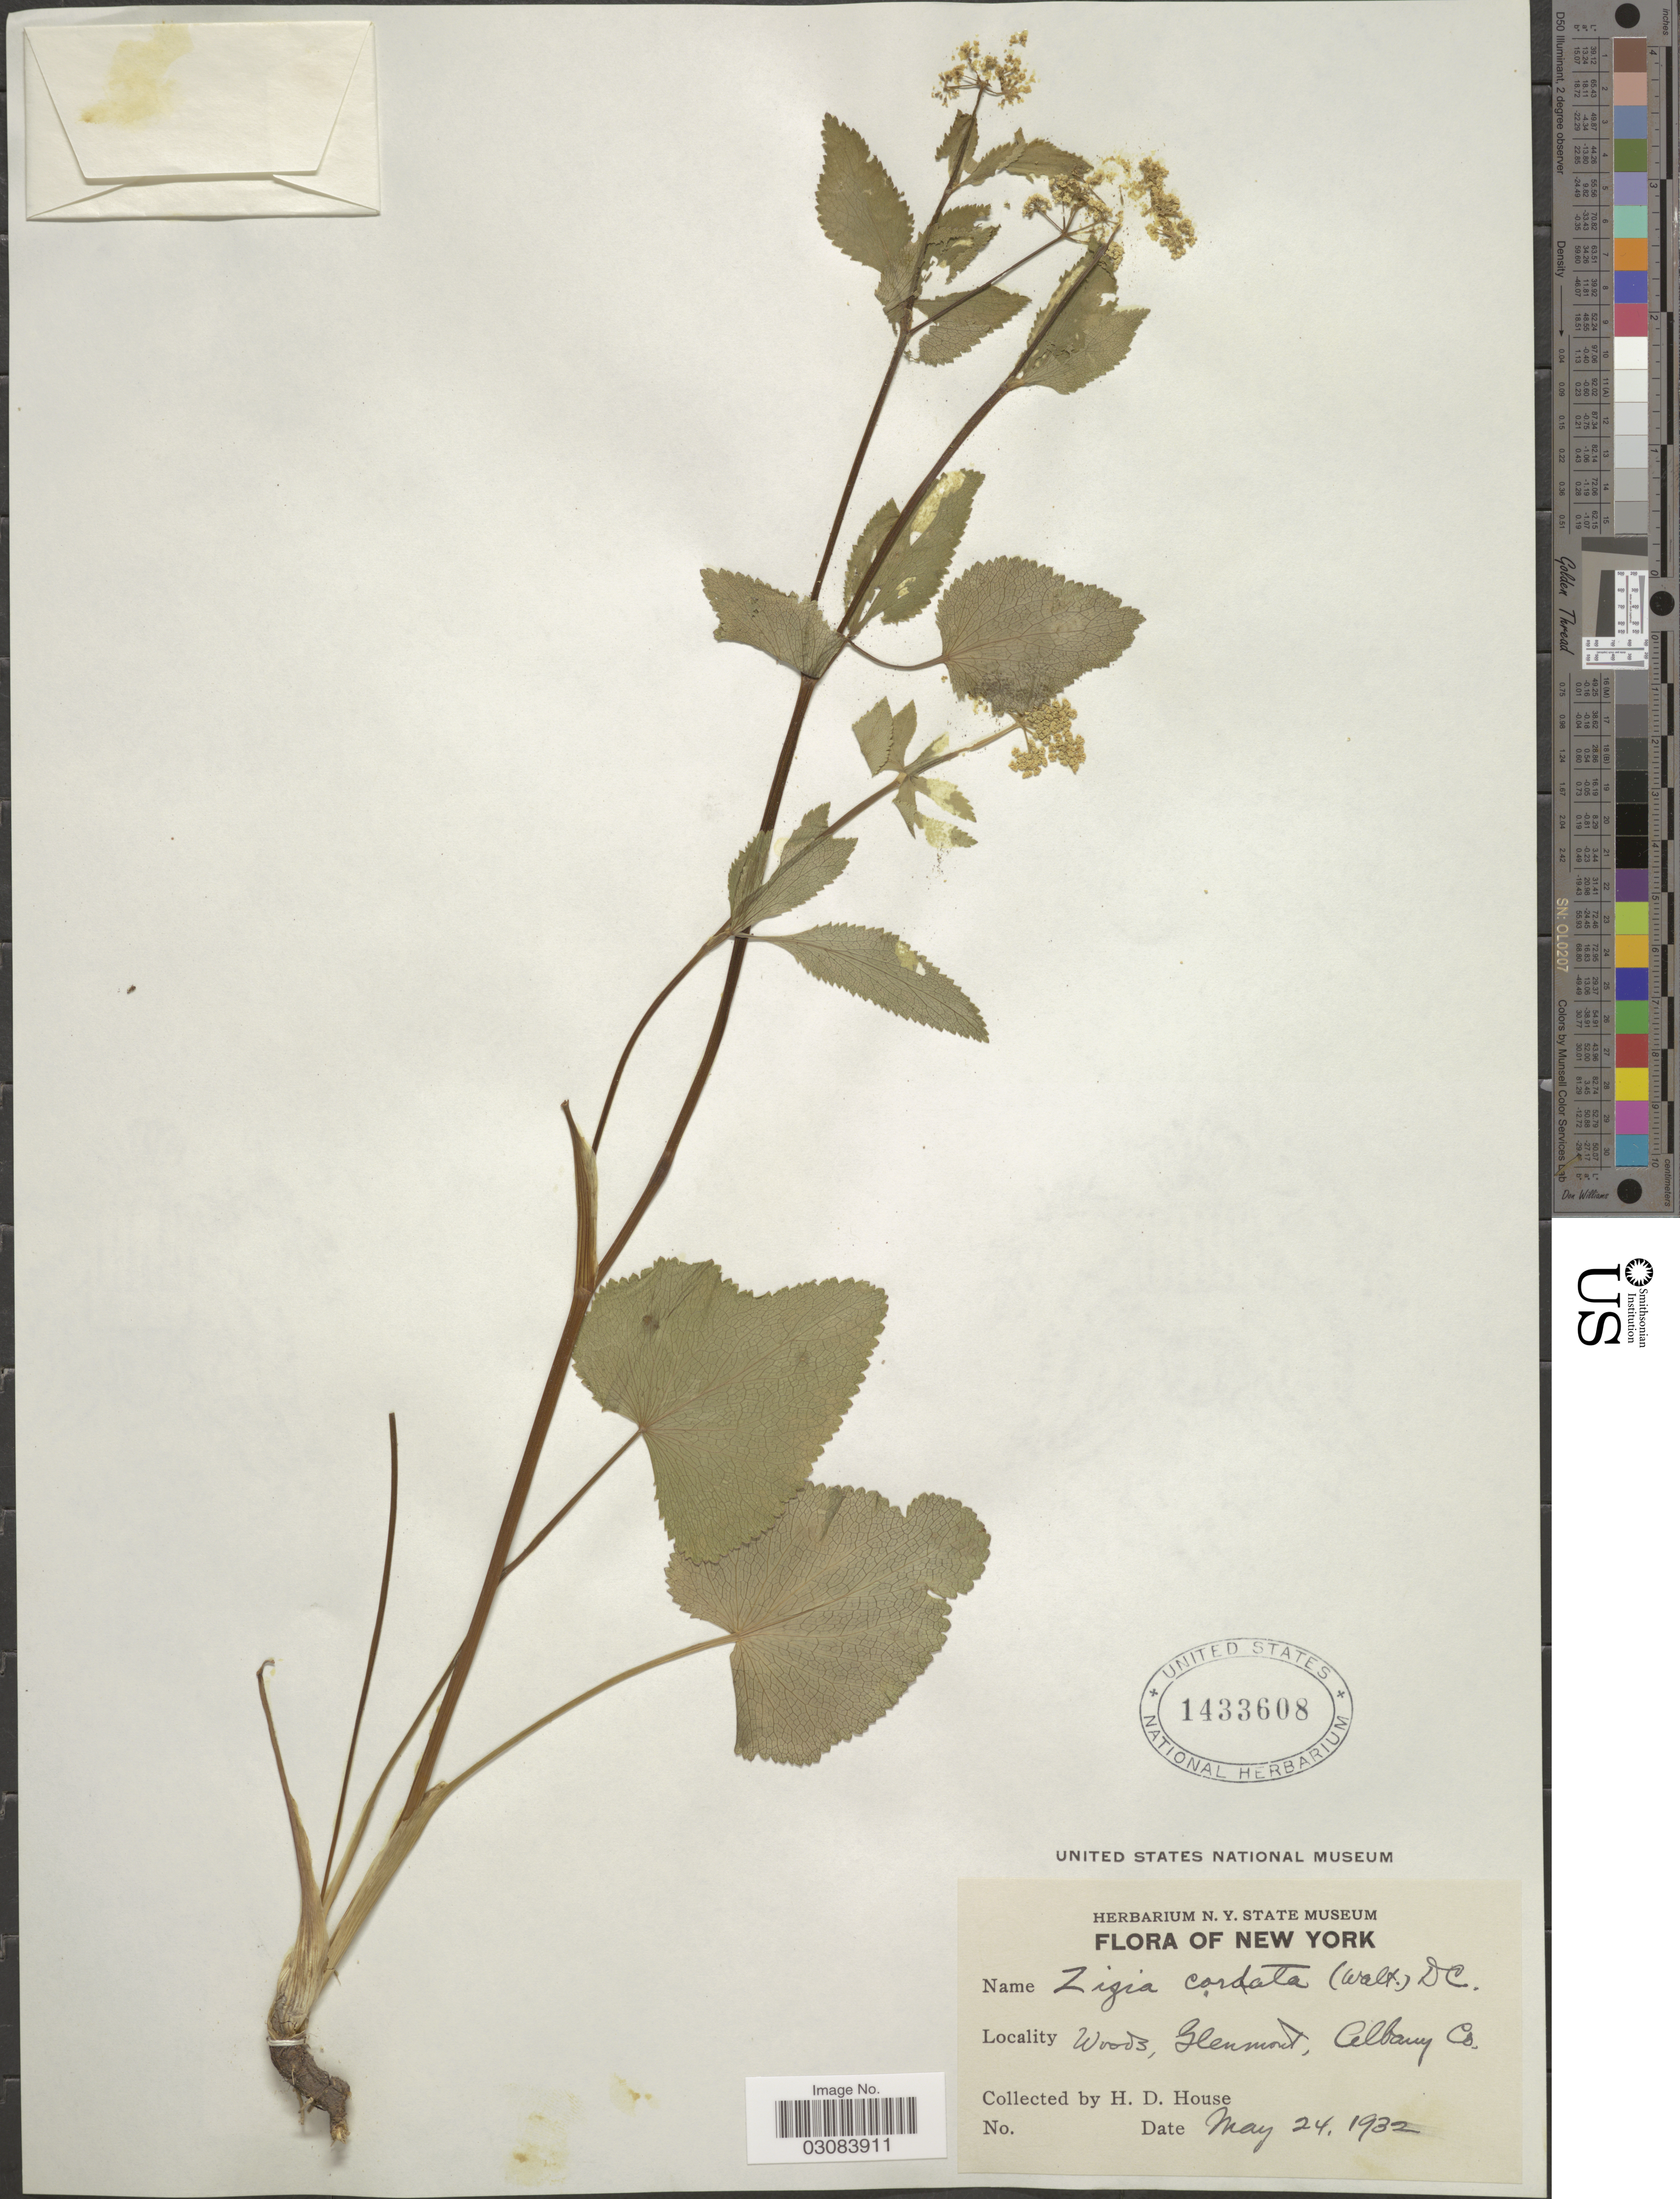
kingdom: Plantae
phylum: Tracheophyta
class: Magnoliopsida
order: Apiales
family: Apiaceae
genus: Zizia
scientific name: Zizia aptera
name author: (A. Gray) Fernald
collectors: H. D. House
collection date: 1932-05-24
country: United States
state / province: New York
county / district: Albany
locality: Woods, Glenmont, Albany Co.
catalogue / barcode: US 1433608